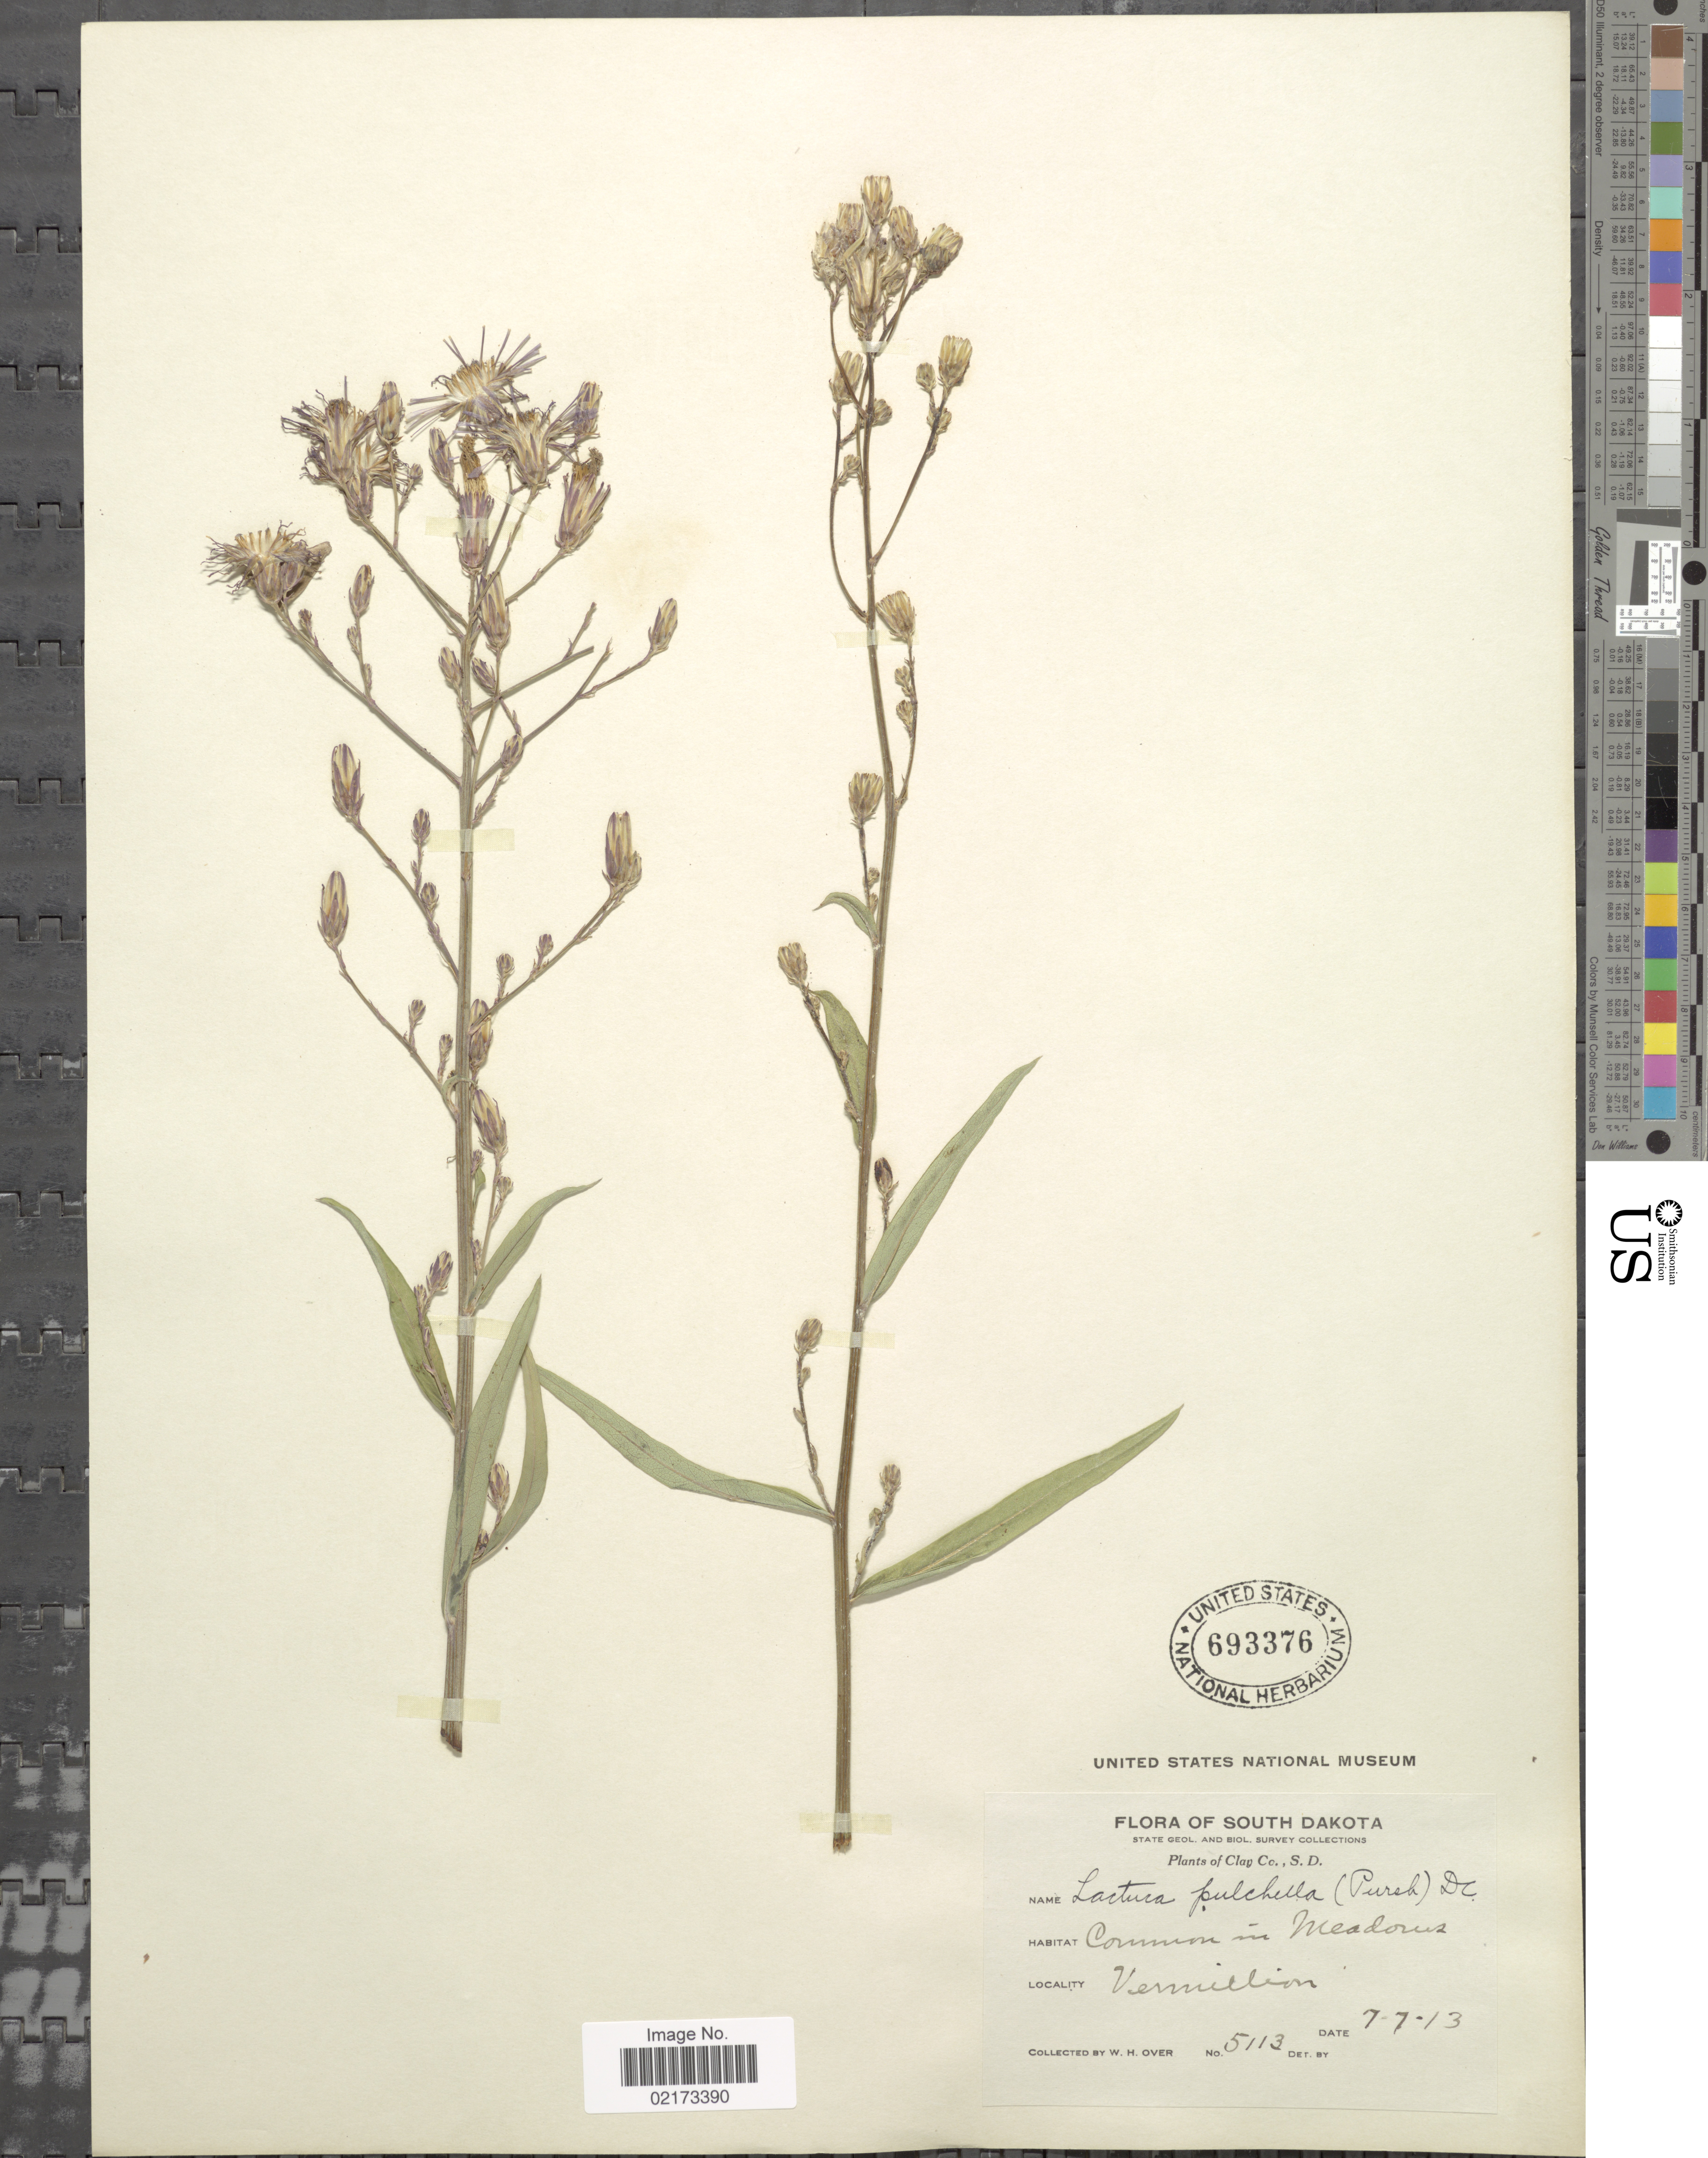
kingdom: Plantae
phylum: Tracheophyta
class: Magnoliopsida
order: Asterales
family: Asteraceae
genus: Lactuca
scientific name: Lactuca tatarica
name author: (L.) C.A. Mey.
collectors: W. Over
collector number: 5113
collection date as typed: Transcribed d/m/y: 7/7/13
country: United States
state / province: South Dakota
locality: Clay Co., S. D., Vermillion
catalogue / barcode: US 693376